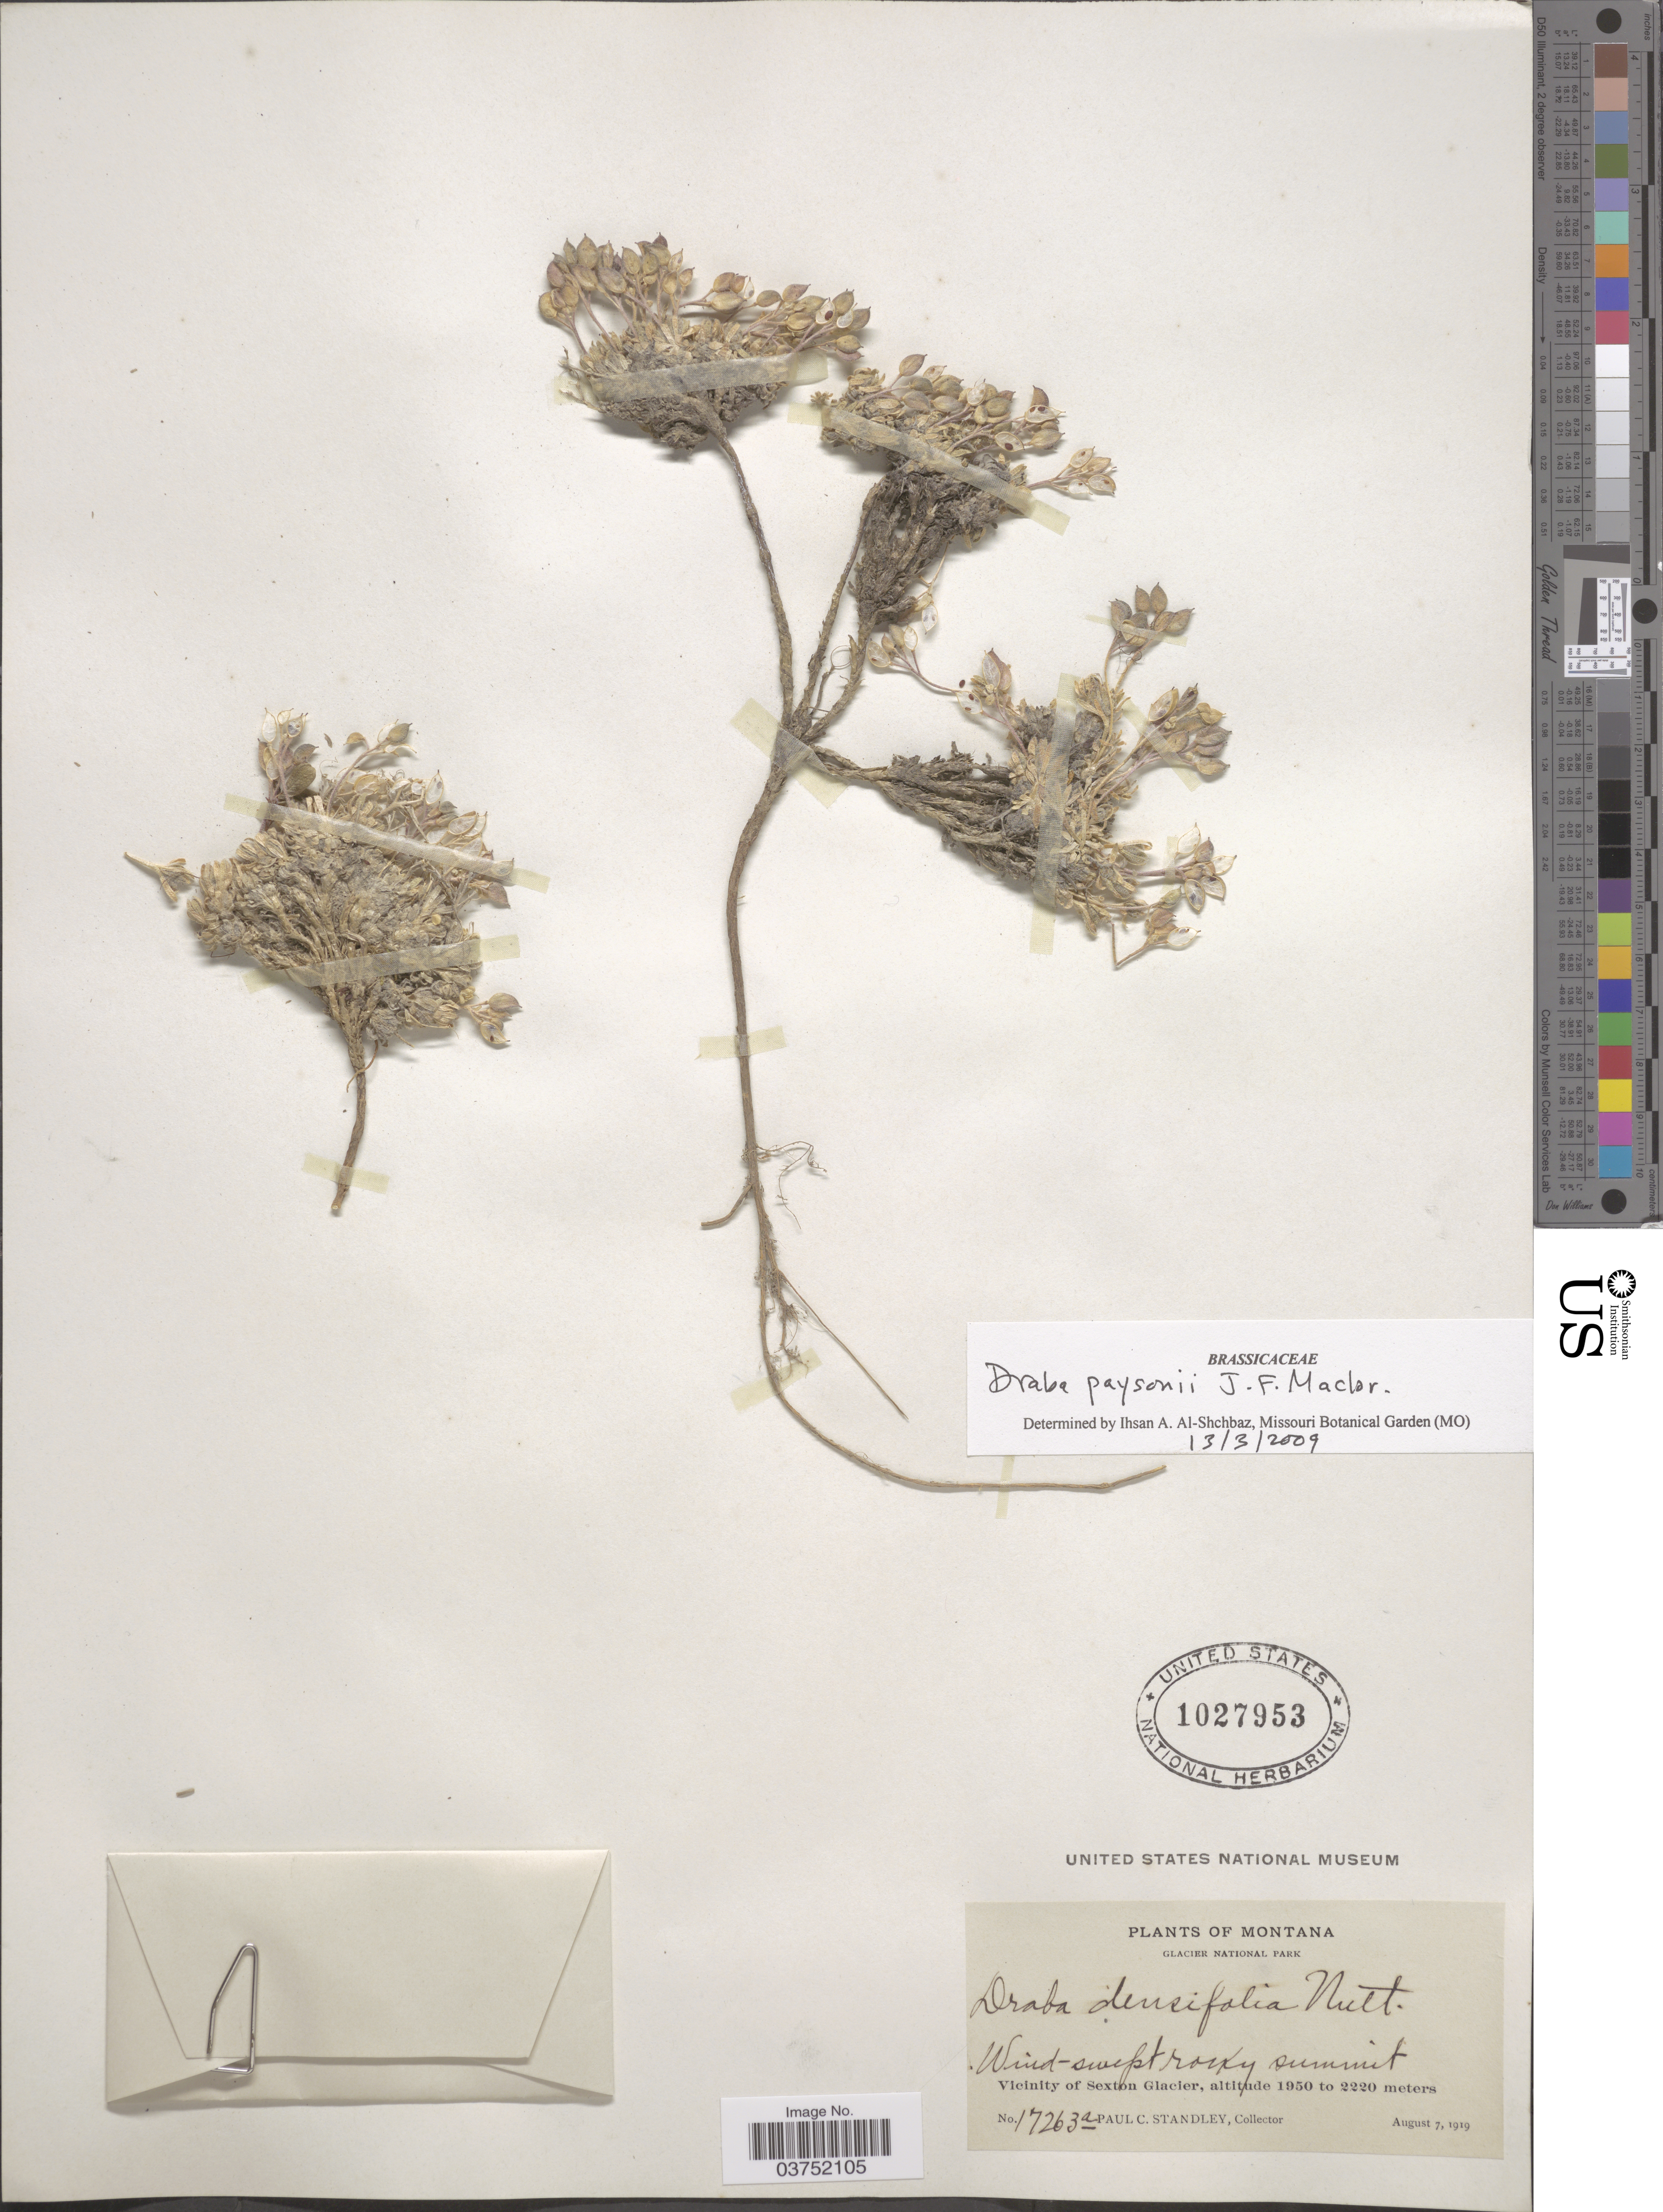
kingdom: Plantae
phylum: Tracheophyta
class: Magnoliopsida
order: Brassicales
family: Brassicaceae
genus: Draba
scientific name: Draba paysonii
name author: J.F. Macbr.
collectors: P. C. Standley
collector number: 17263a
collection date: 1919-08-07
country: United States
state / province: Montana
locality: Glacier National Park. Wind-swept rocky summit. Vicinity of Sexton Glacier.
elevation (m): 1950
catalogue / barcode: US 1027953